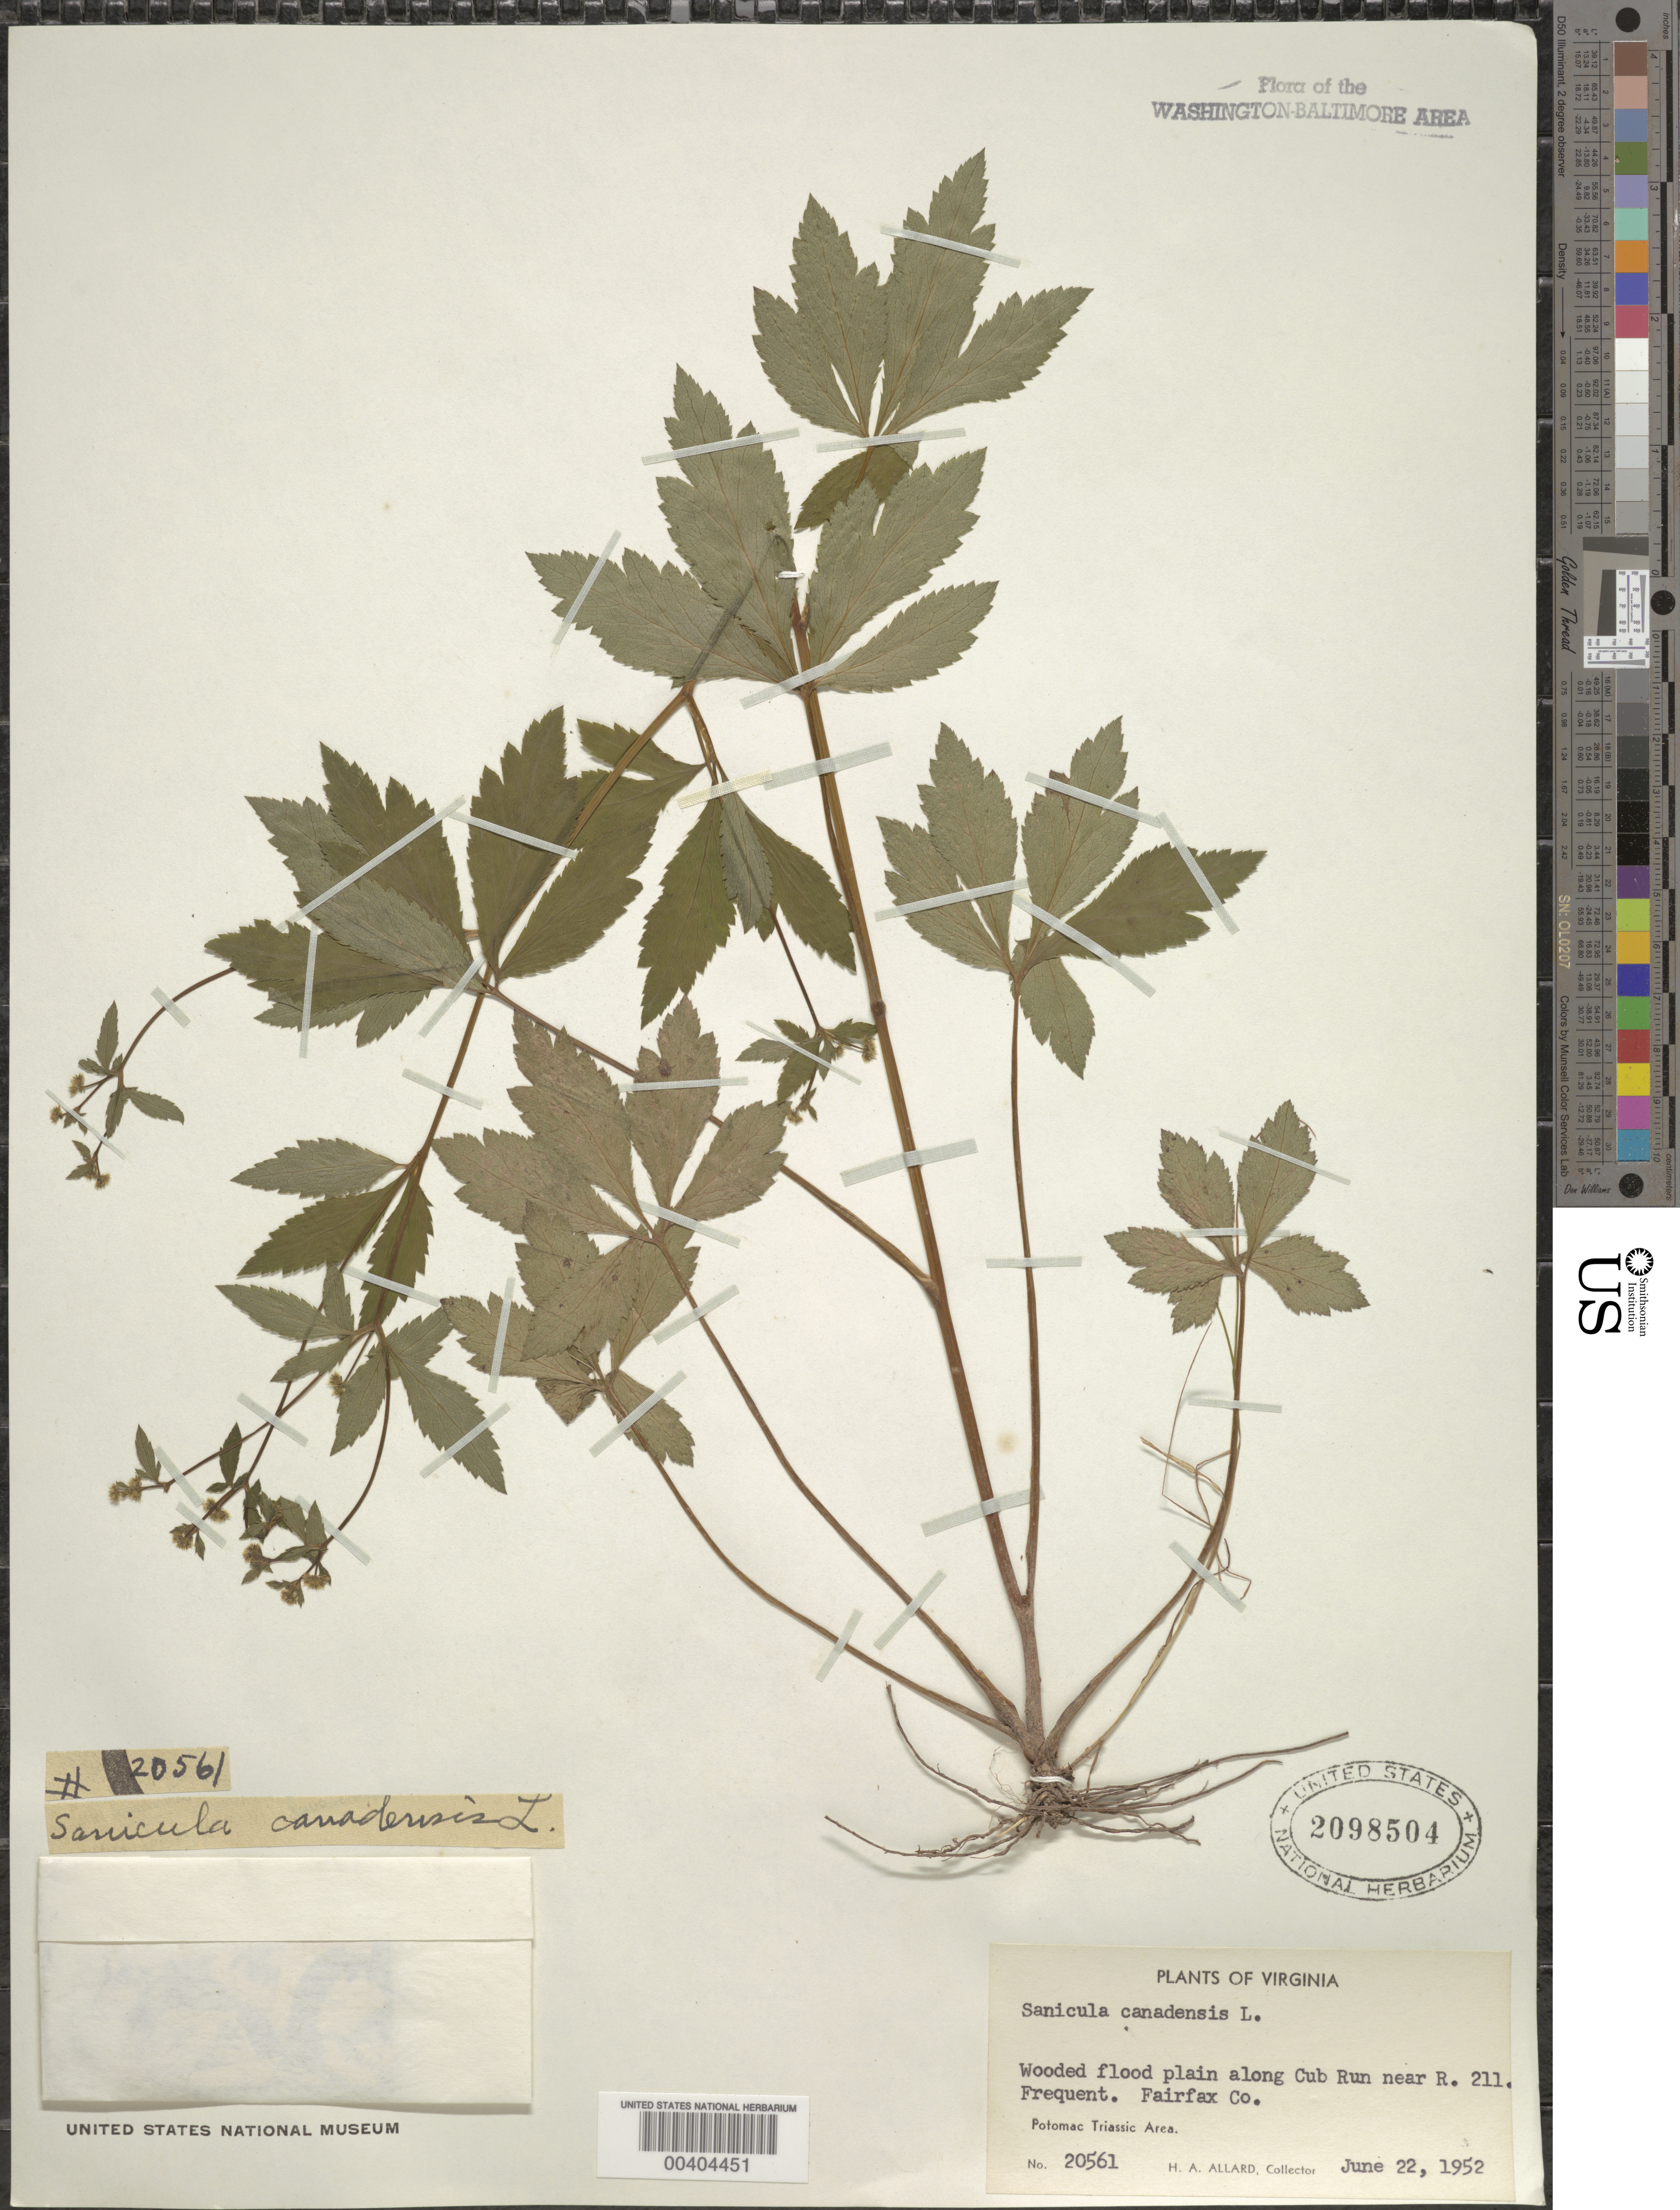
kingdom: Plantae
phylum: Tracheophyta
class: Magnoliopsida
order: Apiales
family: Apiaceae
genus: Sanicula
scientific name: Sanicula canadensis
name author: L.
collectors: H. A. Allard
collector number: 20561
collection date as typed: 22 Jun 1952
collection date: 1952-06-22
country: United States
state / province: Virginia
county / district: Fairfax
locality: Cub Run near Route 211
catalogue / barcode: US 2098504